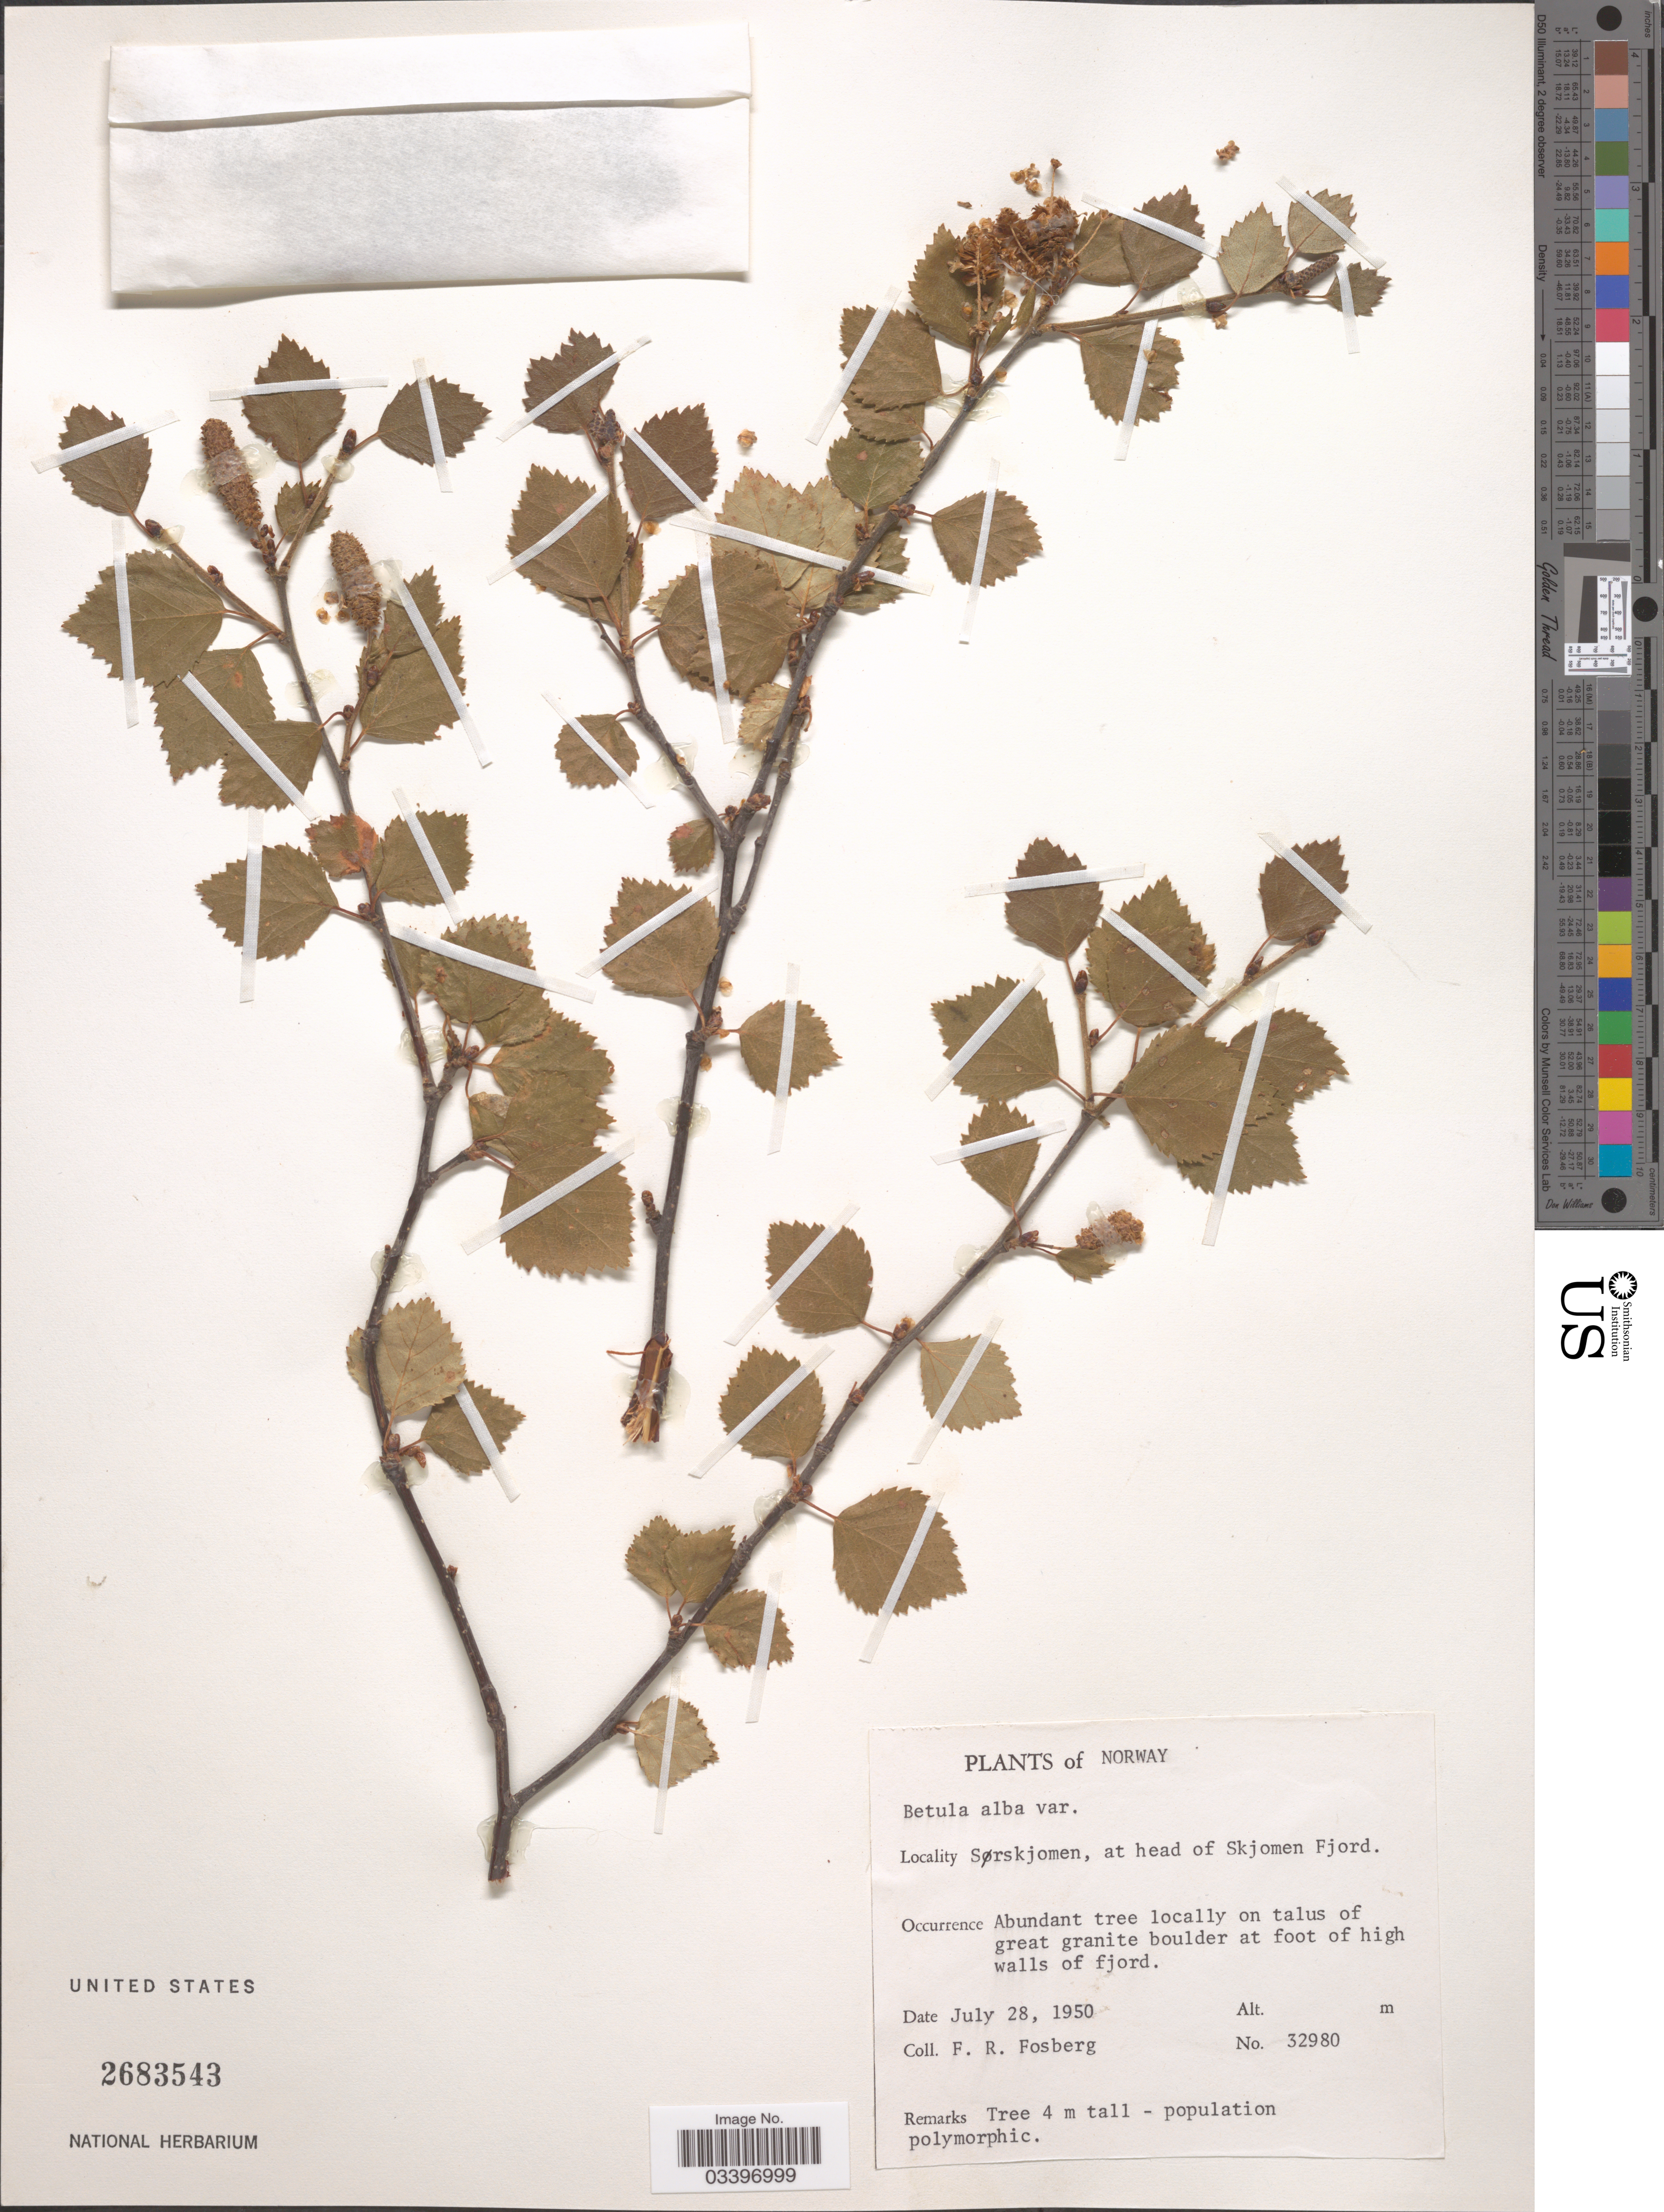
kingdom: Plantae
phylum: Tracheophyta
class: Magnoliopsida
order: Fagales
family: Betulaceae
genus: Betula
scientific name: Betula alba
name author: L.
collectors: F. R. Fosberg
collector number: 32980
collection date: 1950-07-28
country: Norway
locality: Sørskjomen, at head of Skjomen Fjord. On talus of great granite boulder at foot of high walls of fjord.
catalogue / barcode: US 2683543